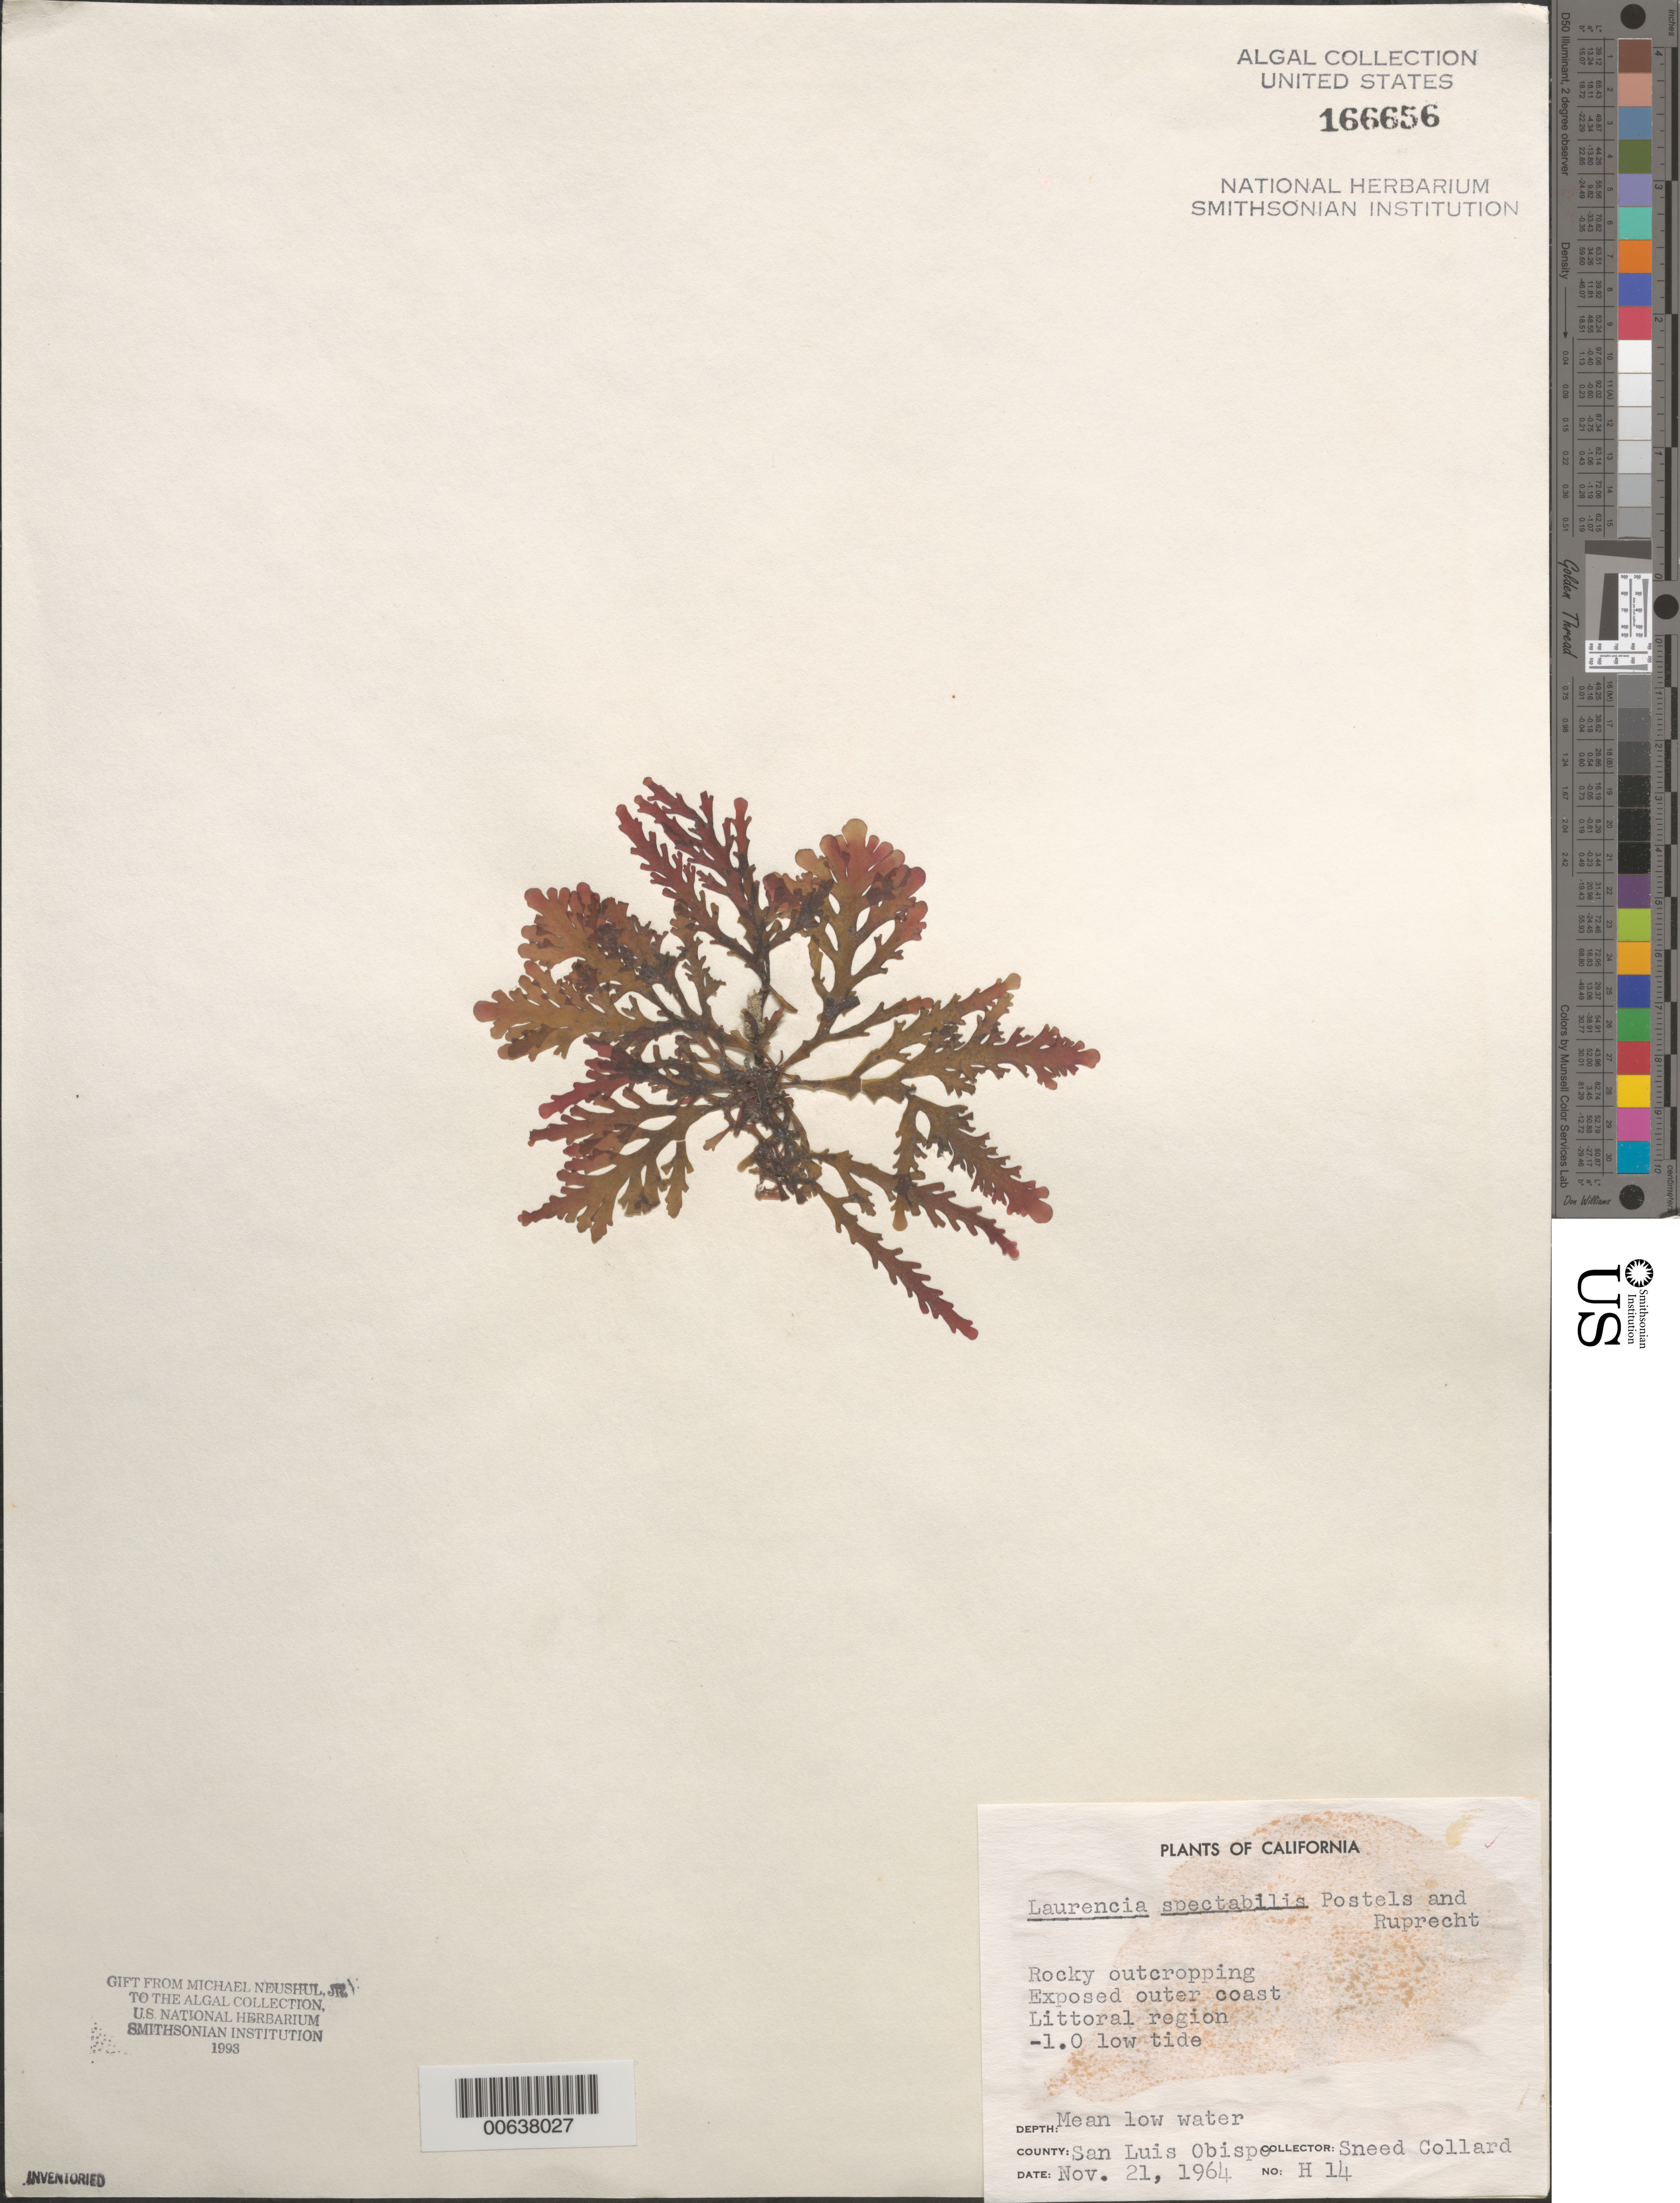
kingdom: Plantae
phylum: Rhodophyta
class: Florideophyceae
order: Ceramiales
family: Rhodomelaceae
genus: Osmundea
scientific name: Osmundea spectabilis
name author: (Postels & Rupr.) K.W. Nam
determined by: Algae name updating Project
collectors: S. Collard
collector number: H14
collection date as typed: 21 Nov 1964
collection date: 1964-11-21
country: United States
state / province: California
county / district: San Luis Obispo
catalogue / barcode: US 166656